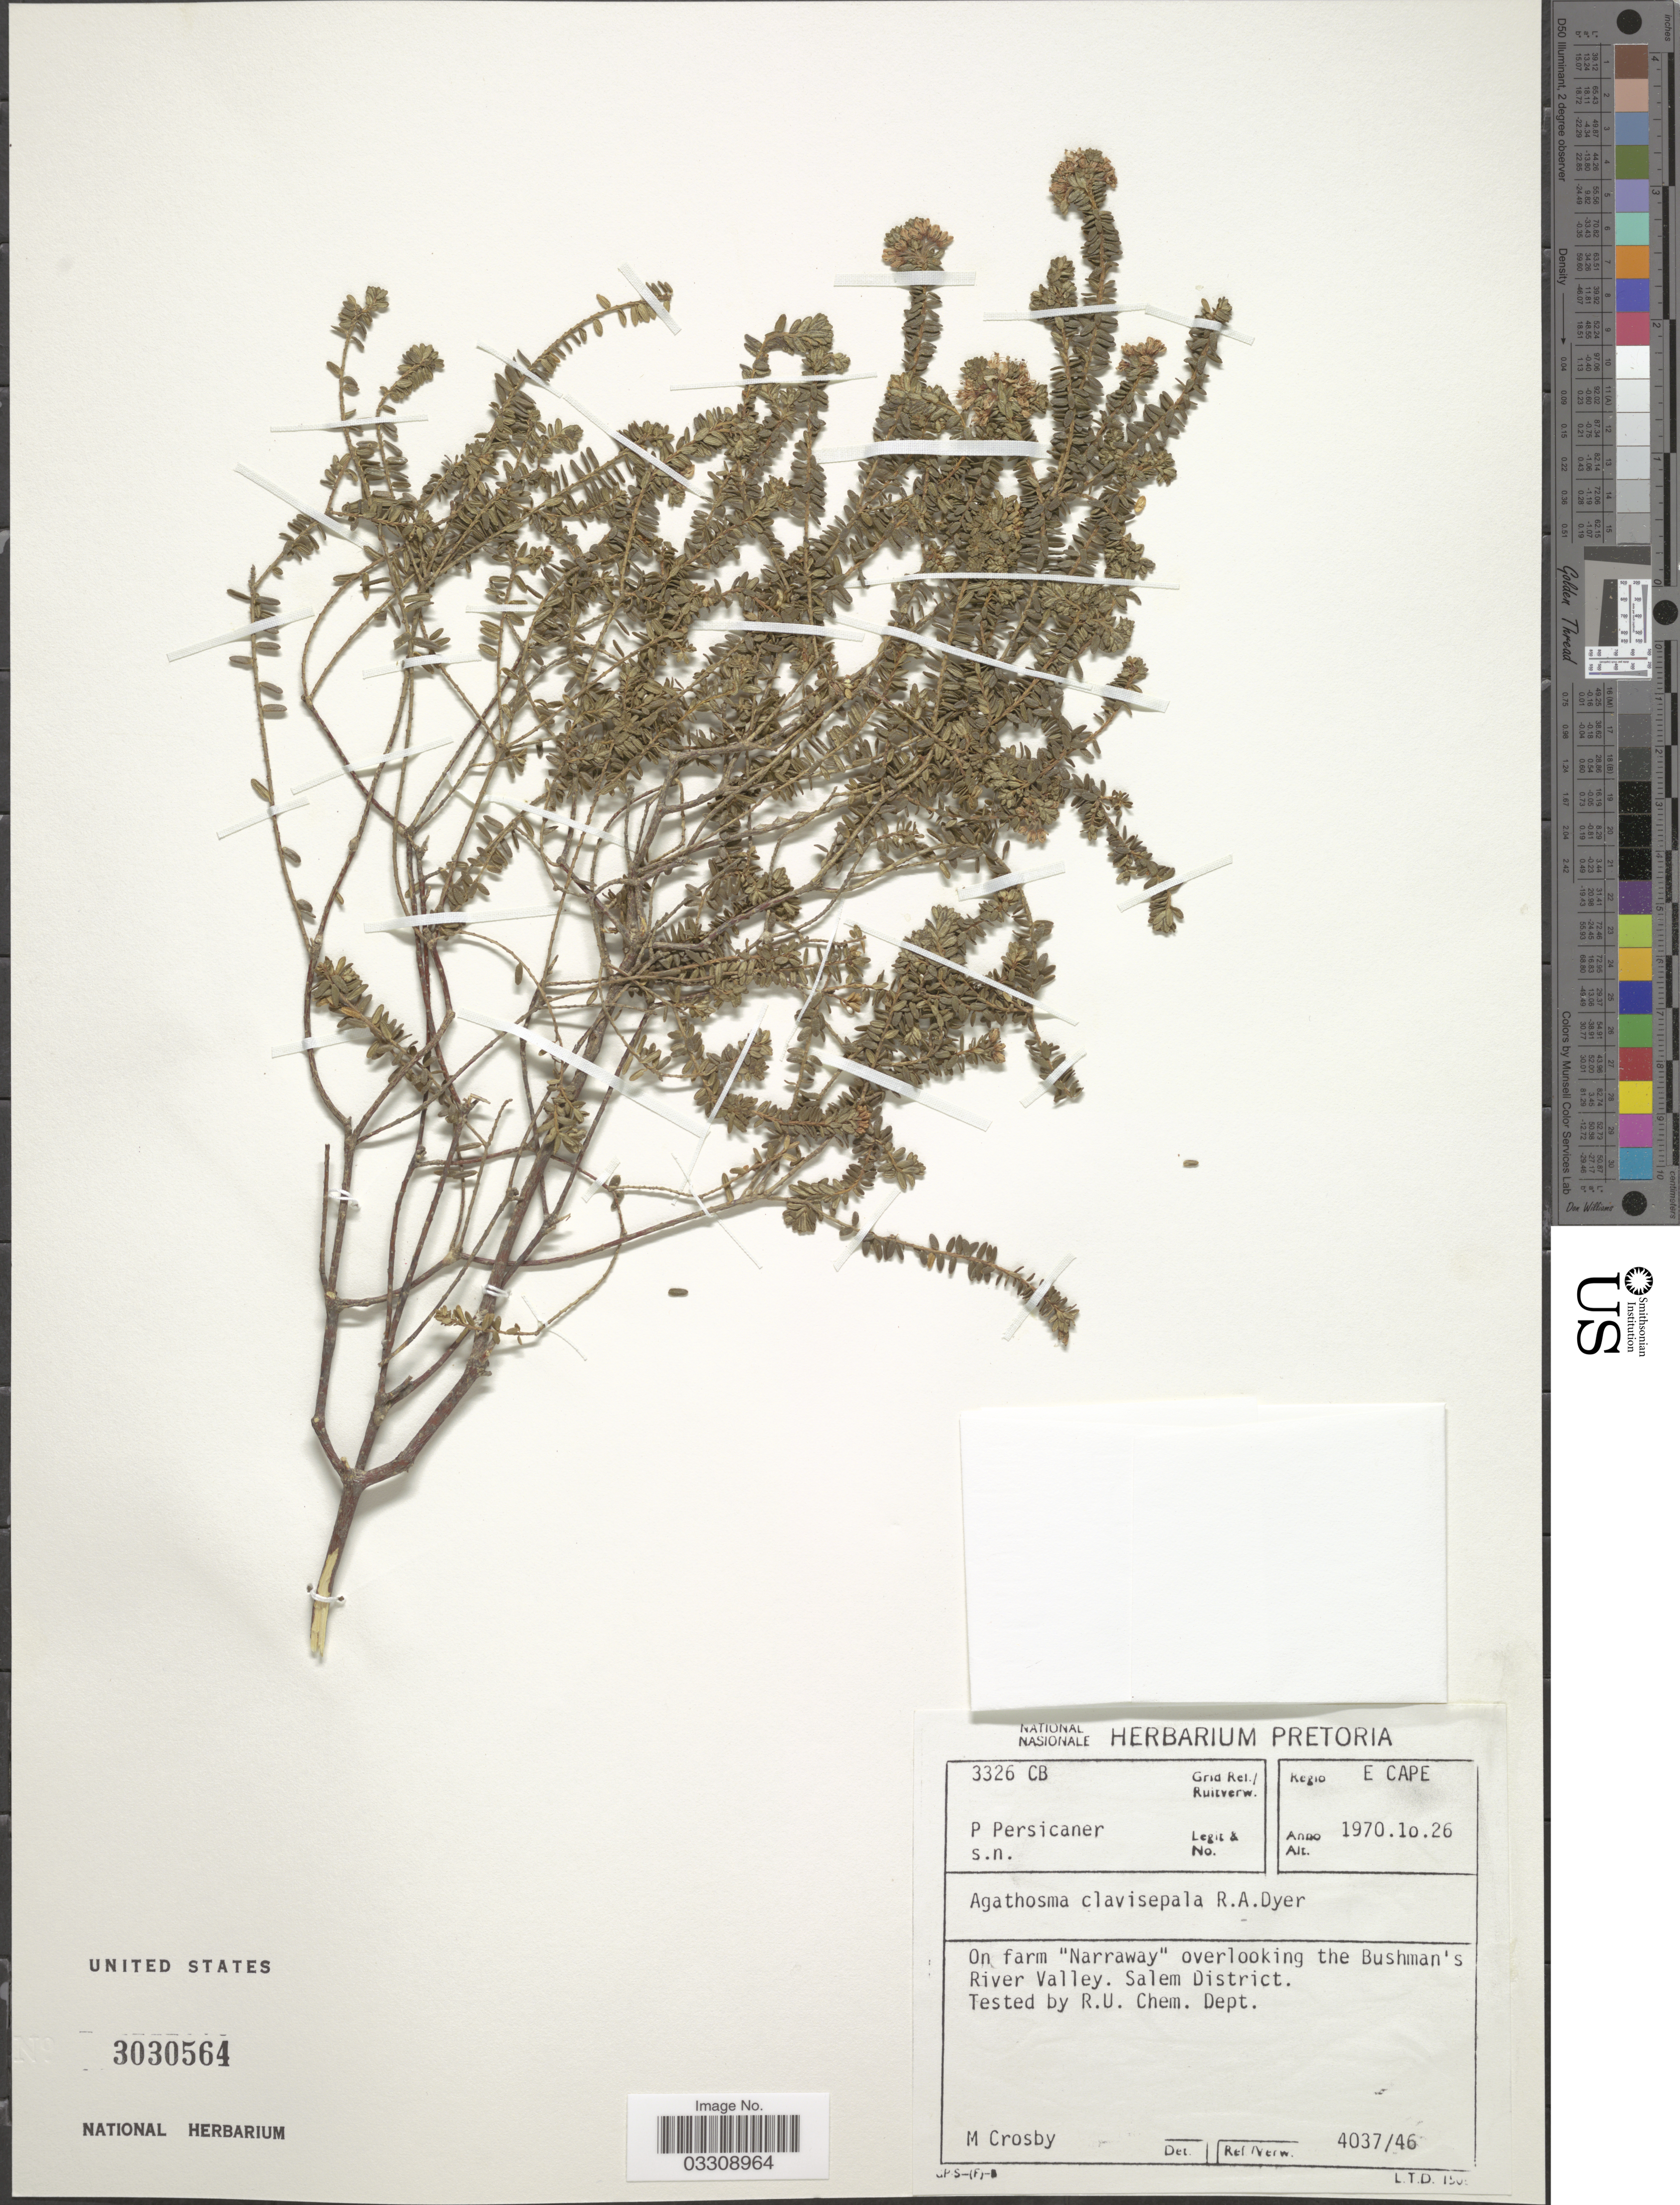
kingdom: Plantae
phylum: Tracheophyta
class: Magnoliopsida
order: Sapindales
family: Rutaceae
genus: Agathosma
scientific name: Agathosma clavisepala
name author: R.A. Dyer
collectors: P. Persicaner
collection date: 1970-10-26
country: South Africa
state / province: Eastern Cape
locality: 3326 CB Grid Ref./ Ruitverw., Regio E Cape, On farm "Narraway" overlooking the Bushman's River Valley. Salem District.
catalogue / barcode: US 3030564